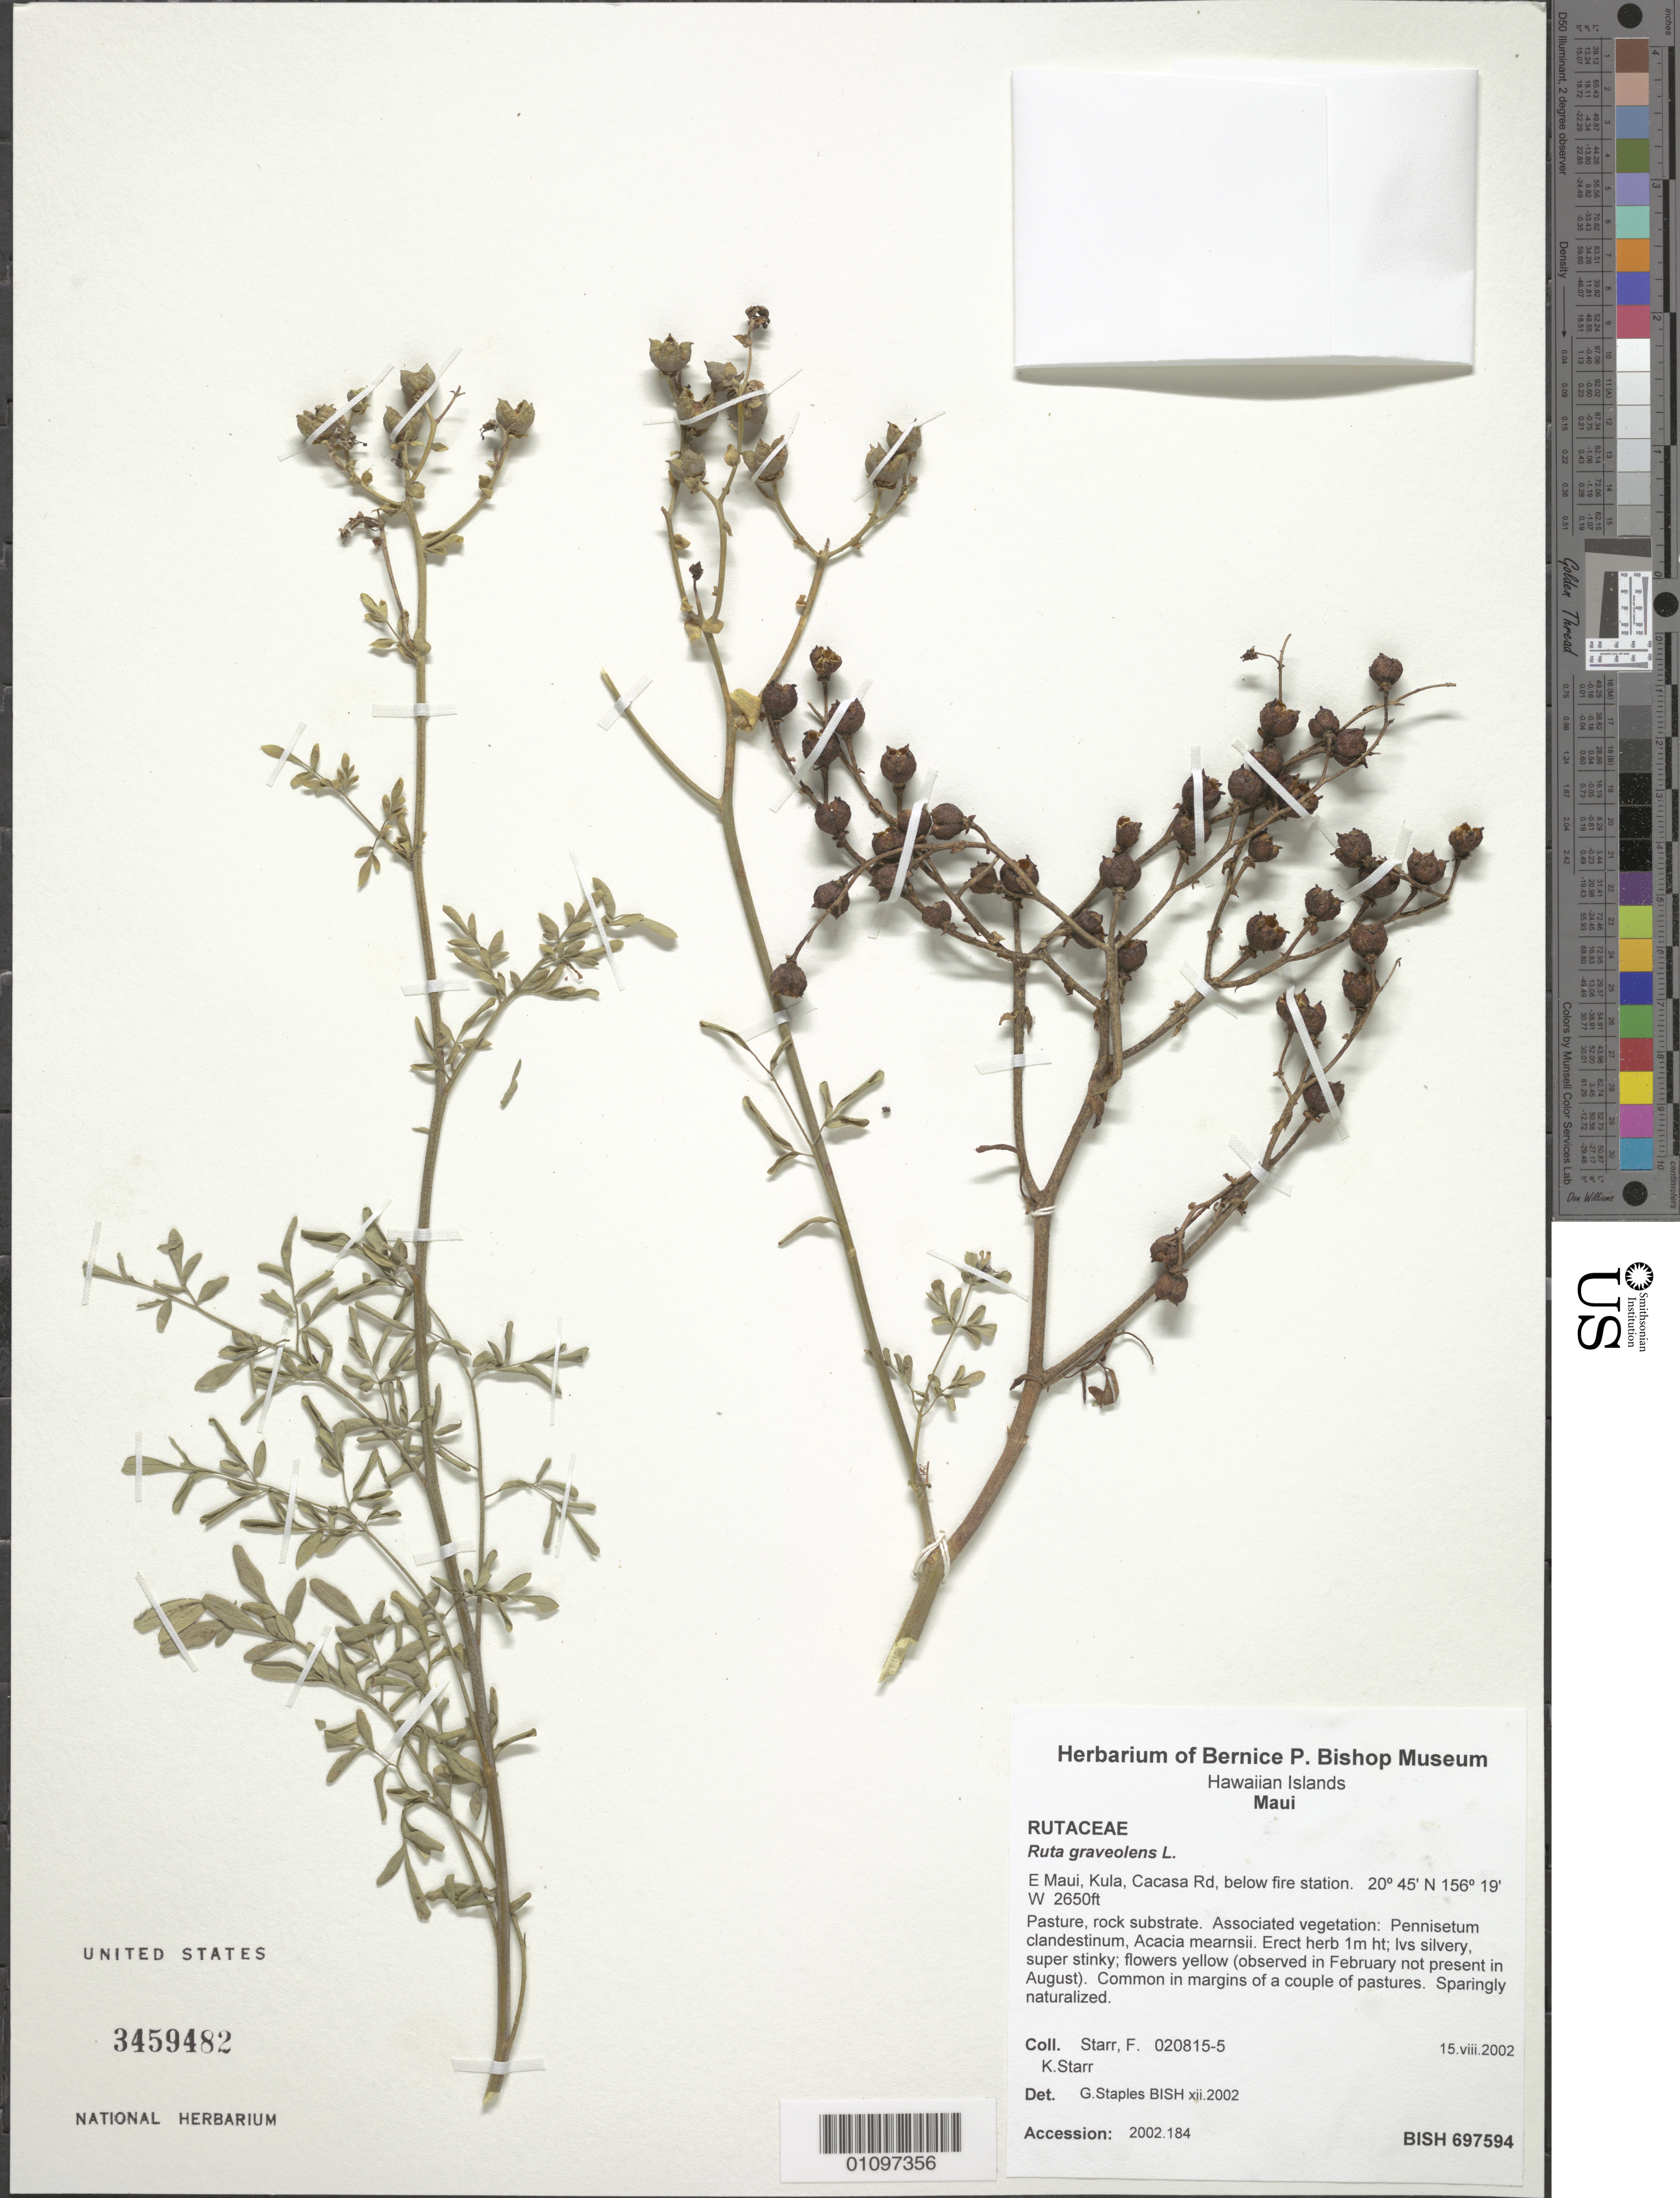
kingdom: Plantae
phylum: Tracheophyta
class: Magnoliopsida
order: Sapindales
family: Rutaceae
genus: Ruta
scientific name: Ruta chalepensis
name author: L.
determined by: Strong, M. T., (US), Smithsonian Institution - National Museum of Natural History (UNITED STATES)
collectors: F. Starr & K. Starr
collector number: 020815-5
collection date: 2002-08-15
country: United States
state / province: Hawaii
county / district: Maui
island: Maui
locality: E. Maui, Kula, Cacasa Road, below fire station.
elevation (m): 808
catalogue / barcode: US 3459482